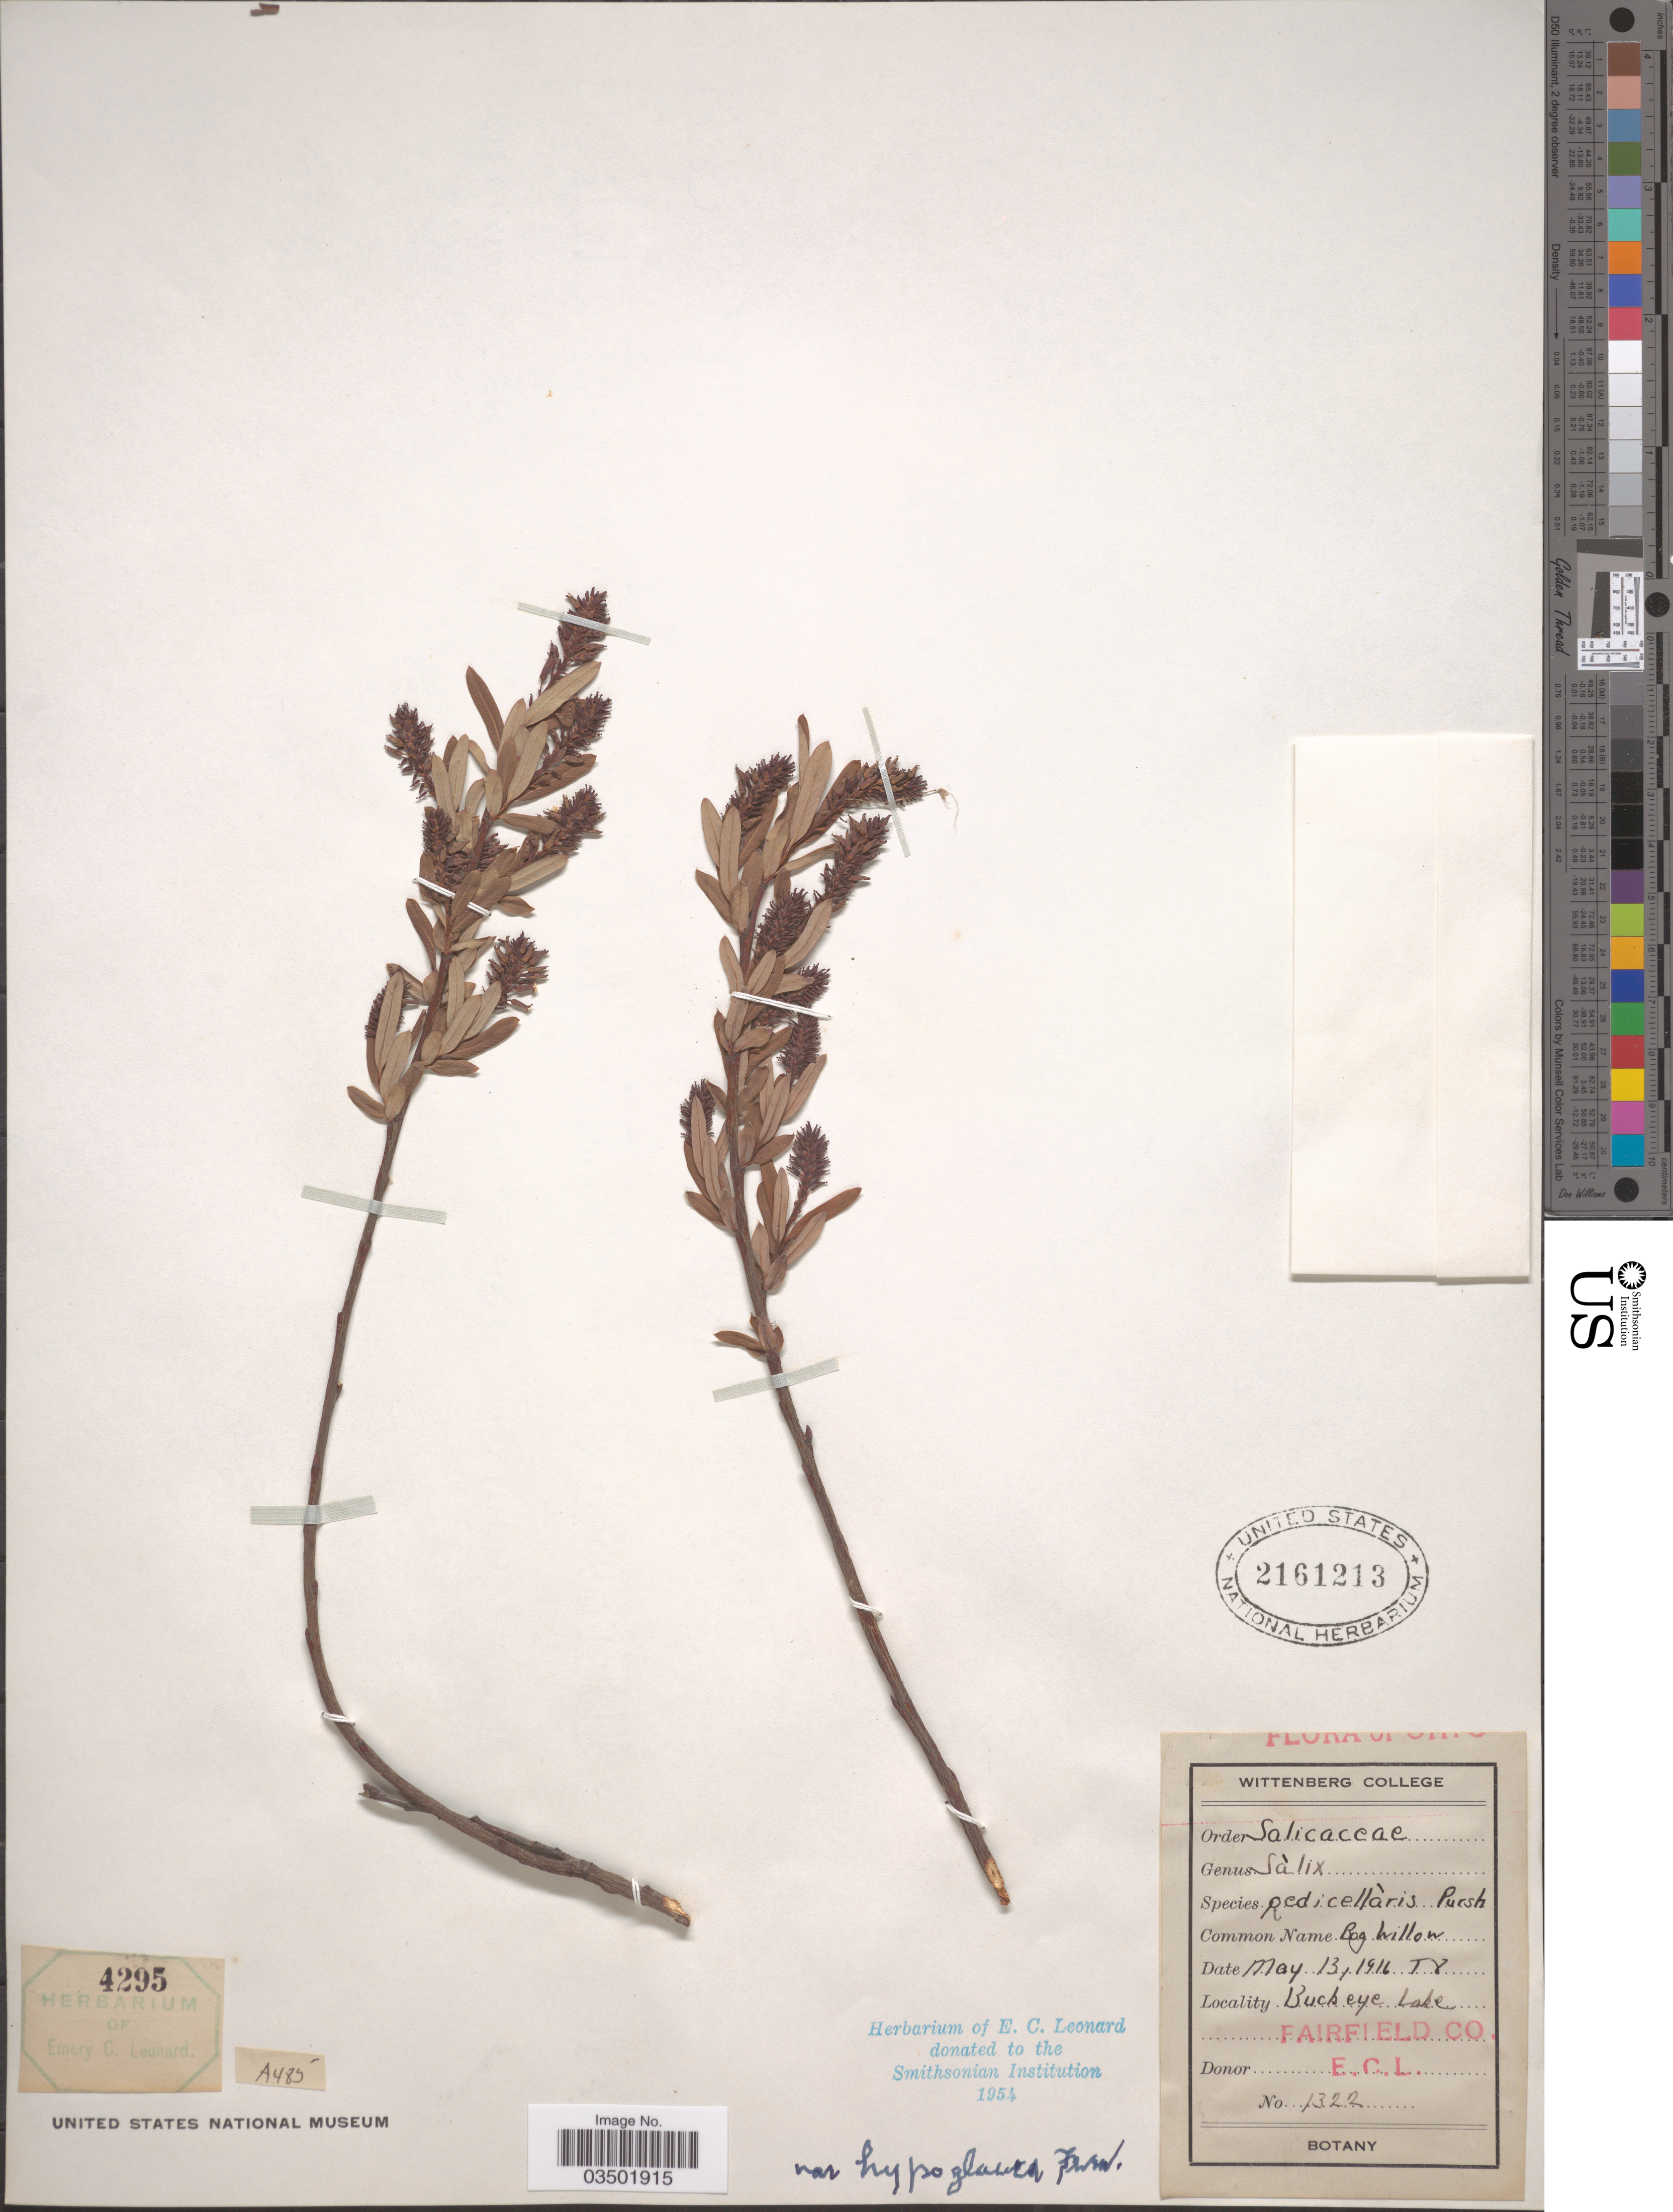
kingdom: Plantae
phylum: Tracheophyta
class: Magnoliopsida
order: Malpighiales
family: Salicaceae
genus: Salix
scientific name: Salix pedicellaris var. hypoglauca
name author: Fernald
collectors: E. C. Leonard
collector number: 1322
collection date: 1916-05-13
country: United States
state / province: Ohio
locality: Buck eye Lake, Fairfield Co.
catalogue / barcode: US 2161213